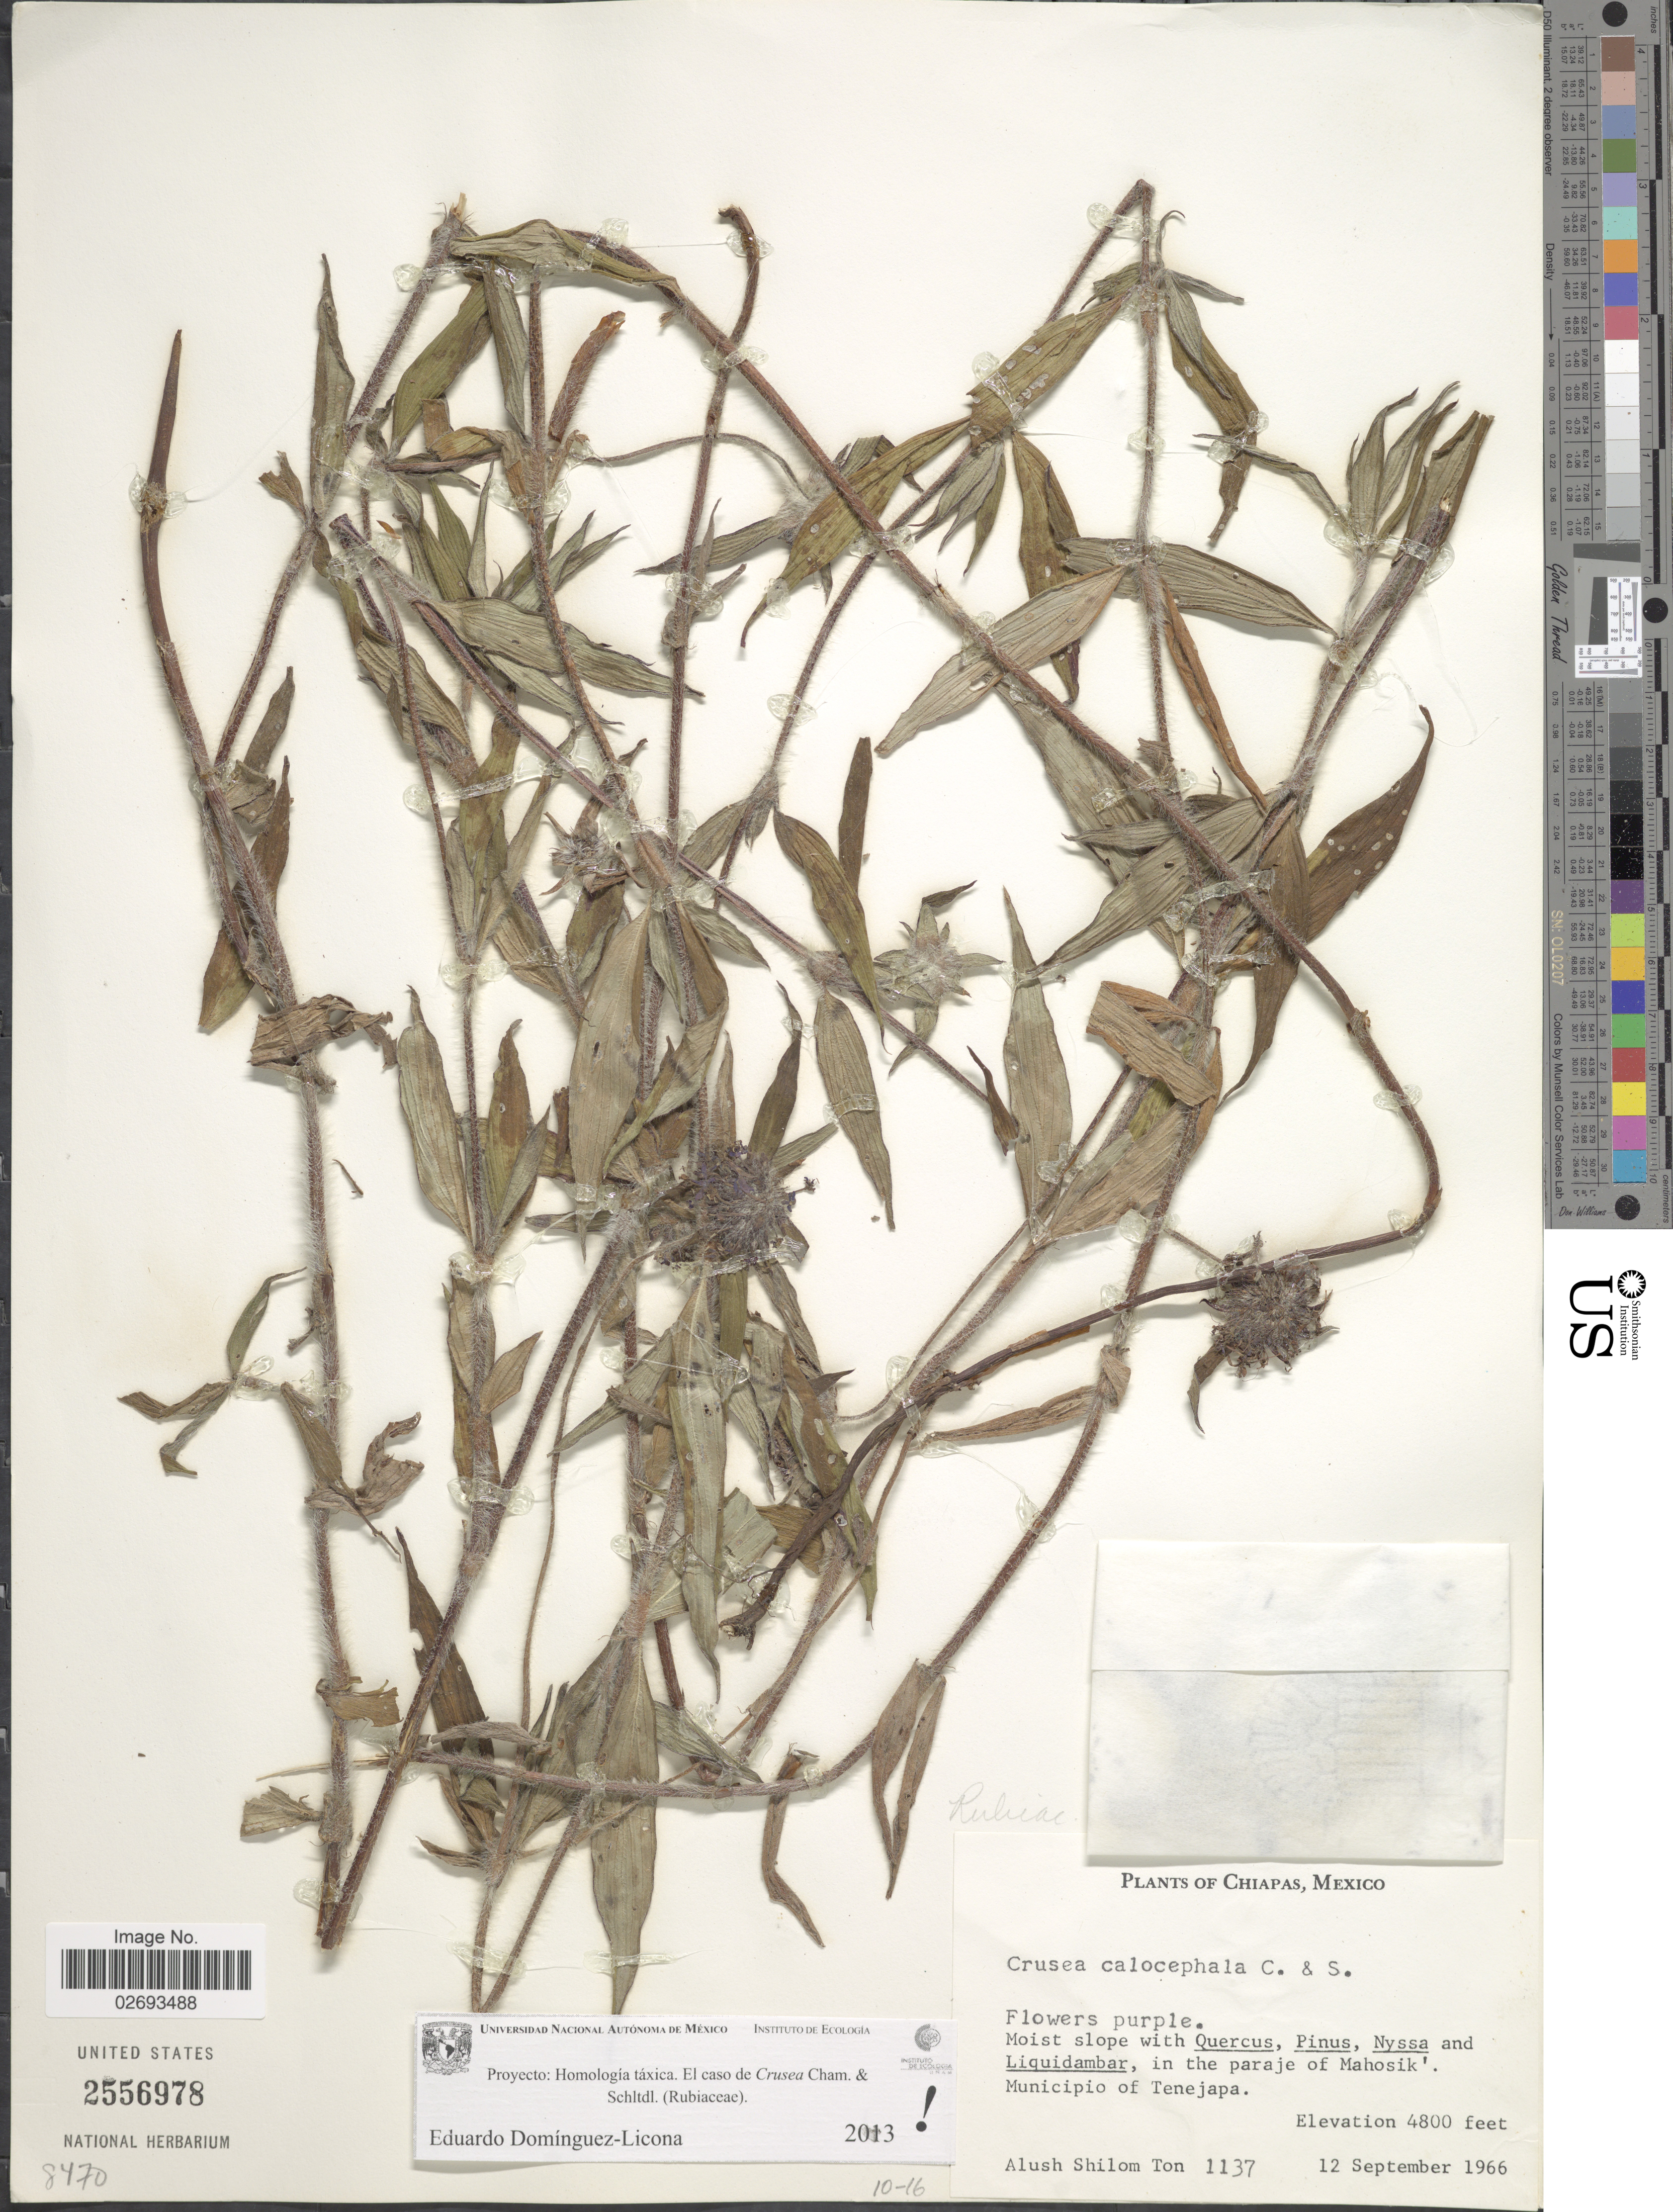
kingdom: Plantae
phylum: Tracheophyta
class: Magnoliopsida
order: Gentianales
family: Rubiaceae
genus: Crusea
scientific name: Crusea calocephala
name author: DC.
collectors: A. M. Ton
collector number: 117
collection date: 1966-09-12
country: Mexico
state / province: Chiapas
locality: In the paraje of Mahosik. Municipio of Tenejapa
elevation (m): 1463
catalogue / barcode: US 2556978